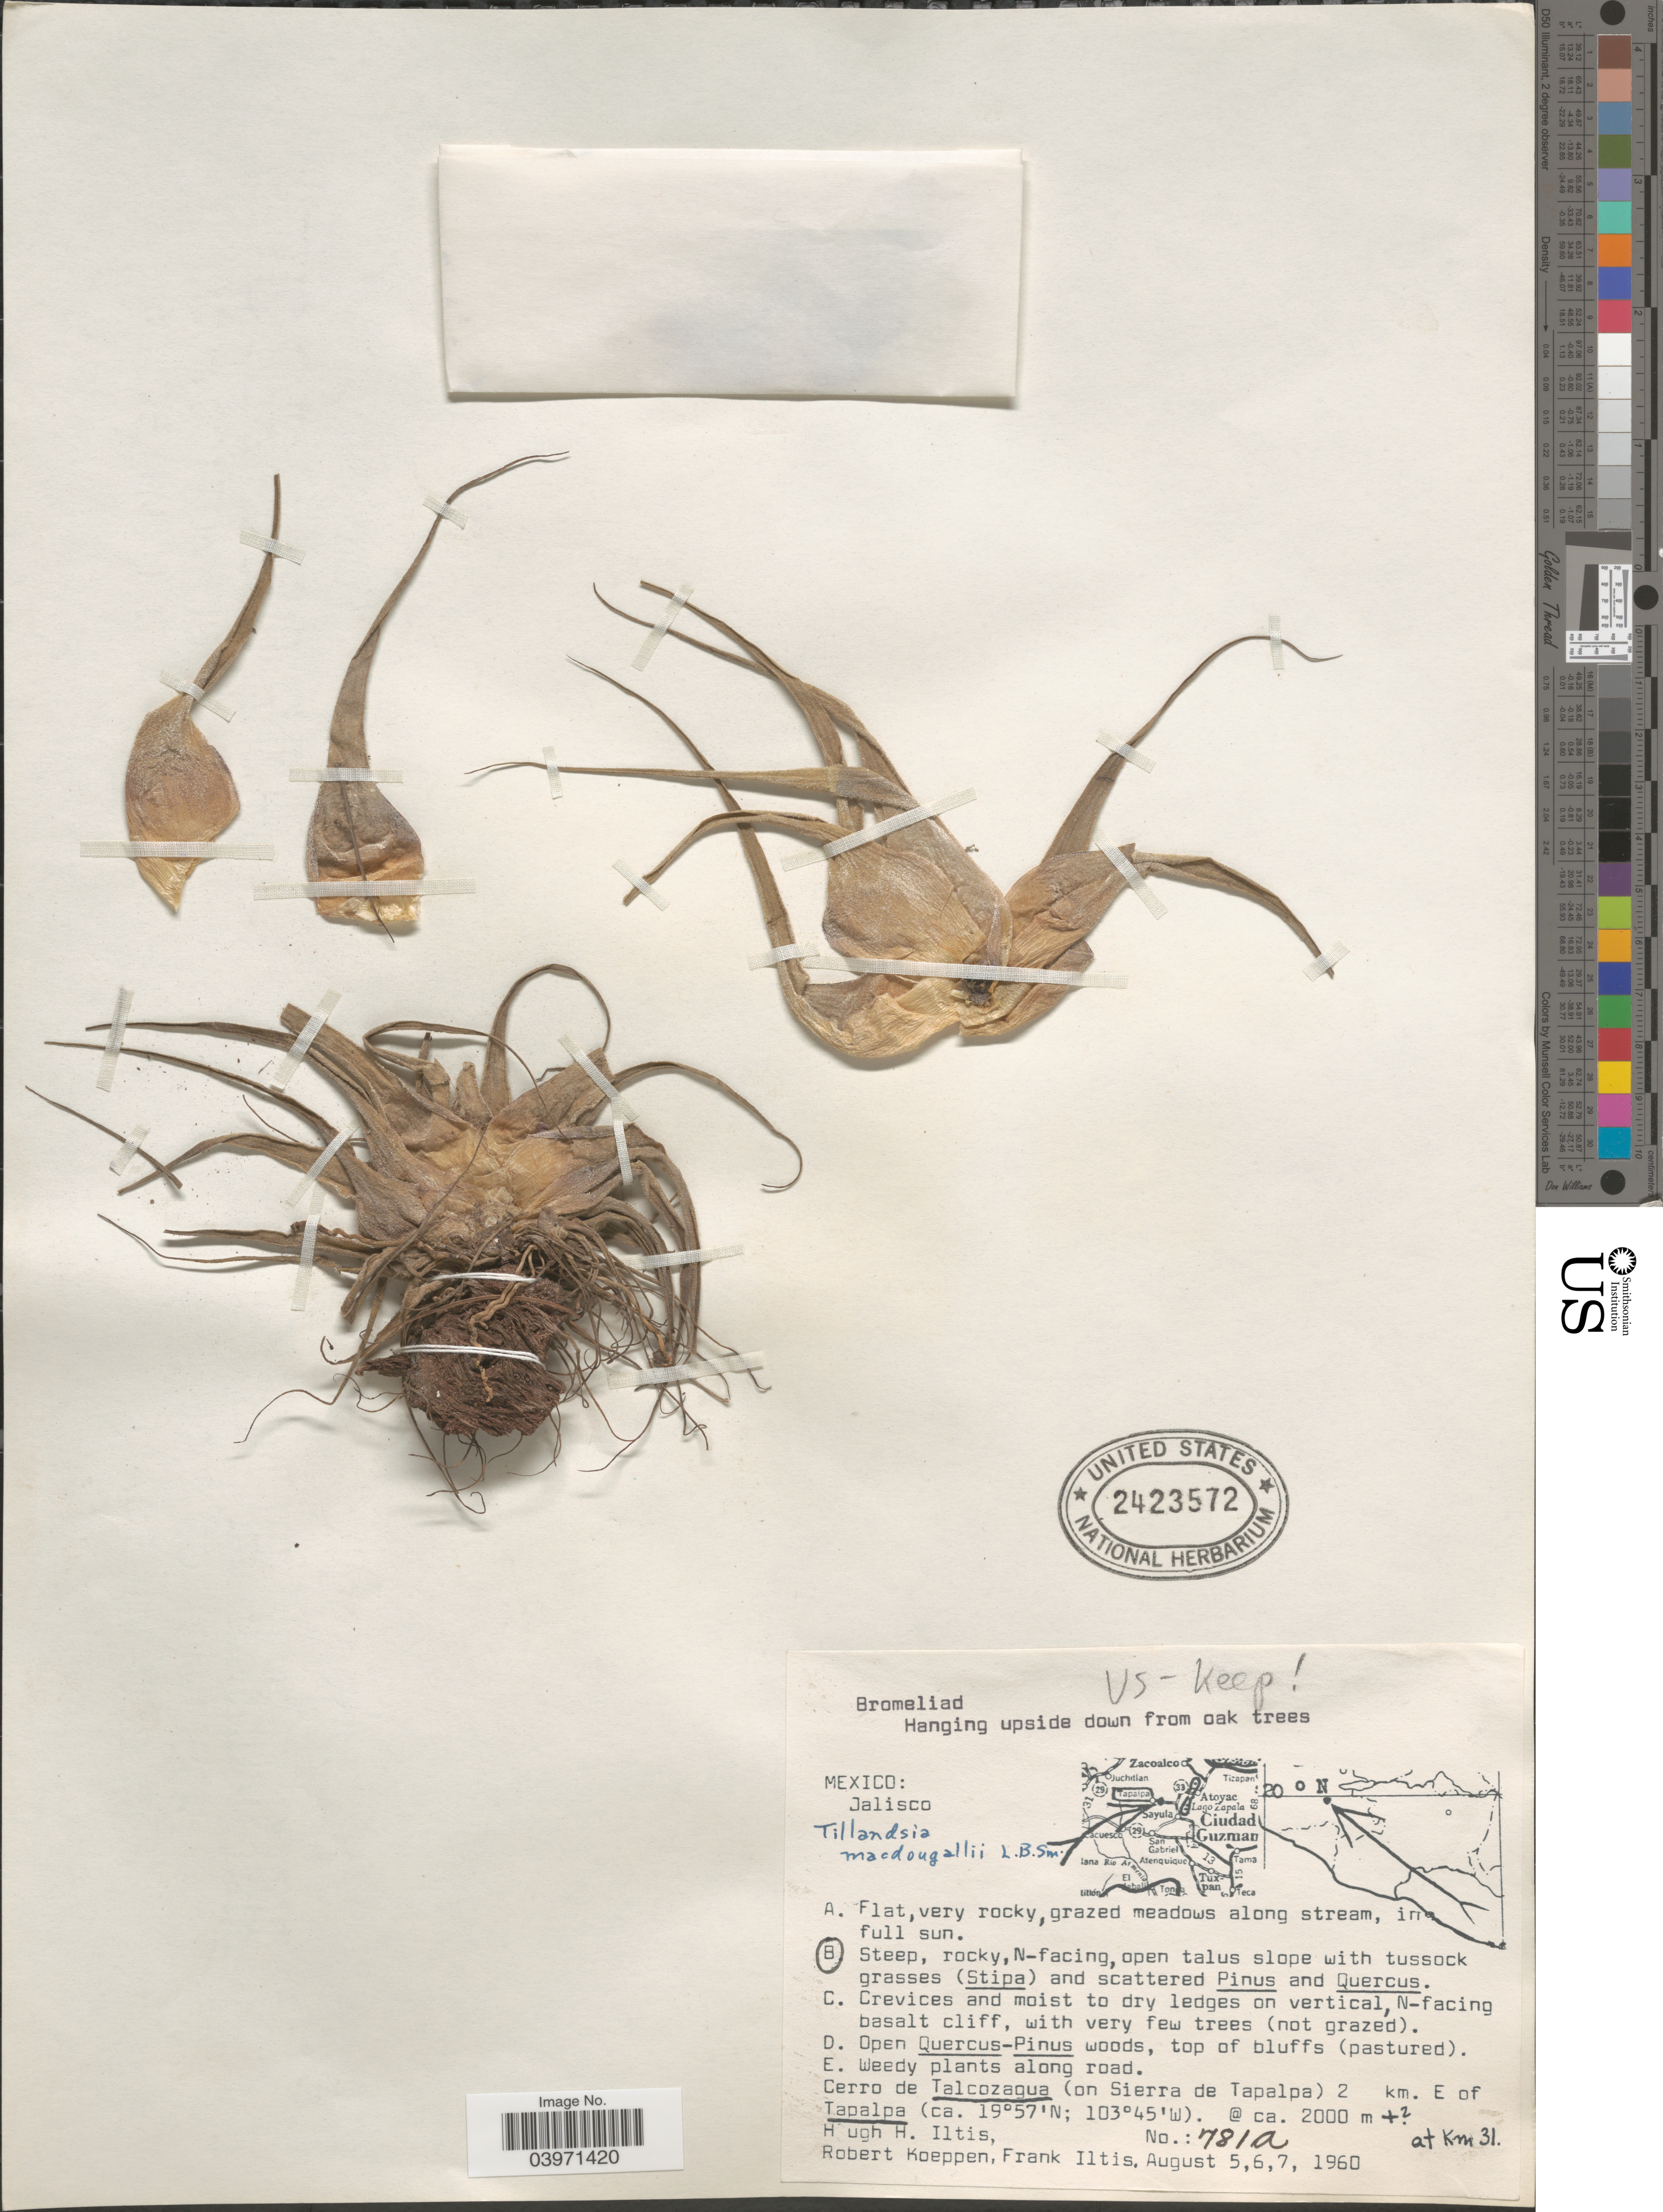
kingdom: Plantae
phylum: Tracheophyta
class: Liliopsida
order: Poales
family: Bromeliaceae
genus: Tillandsia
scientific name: Tillandsia macdougallii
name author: L.B. Sm.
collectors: H. Iltis, R. C. Koeppen & F. S. Iltis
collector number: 781a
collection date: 1960-08-05/1960-08-07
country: Mexico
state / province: Jalisco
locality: Cerro de Talcozagua (on Sierra De Tapalpa) 2 km. E of Tapalpa. At Km 31.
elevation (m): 2000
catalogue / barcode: US 2423572